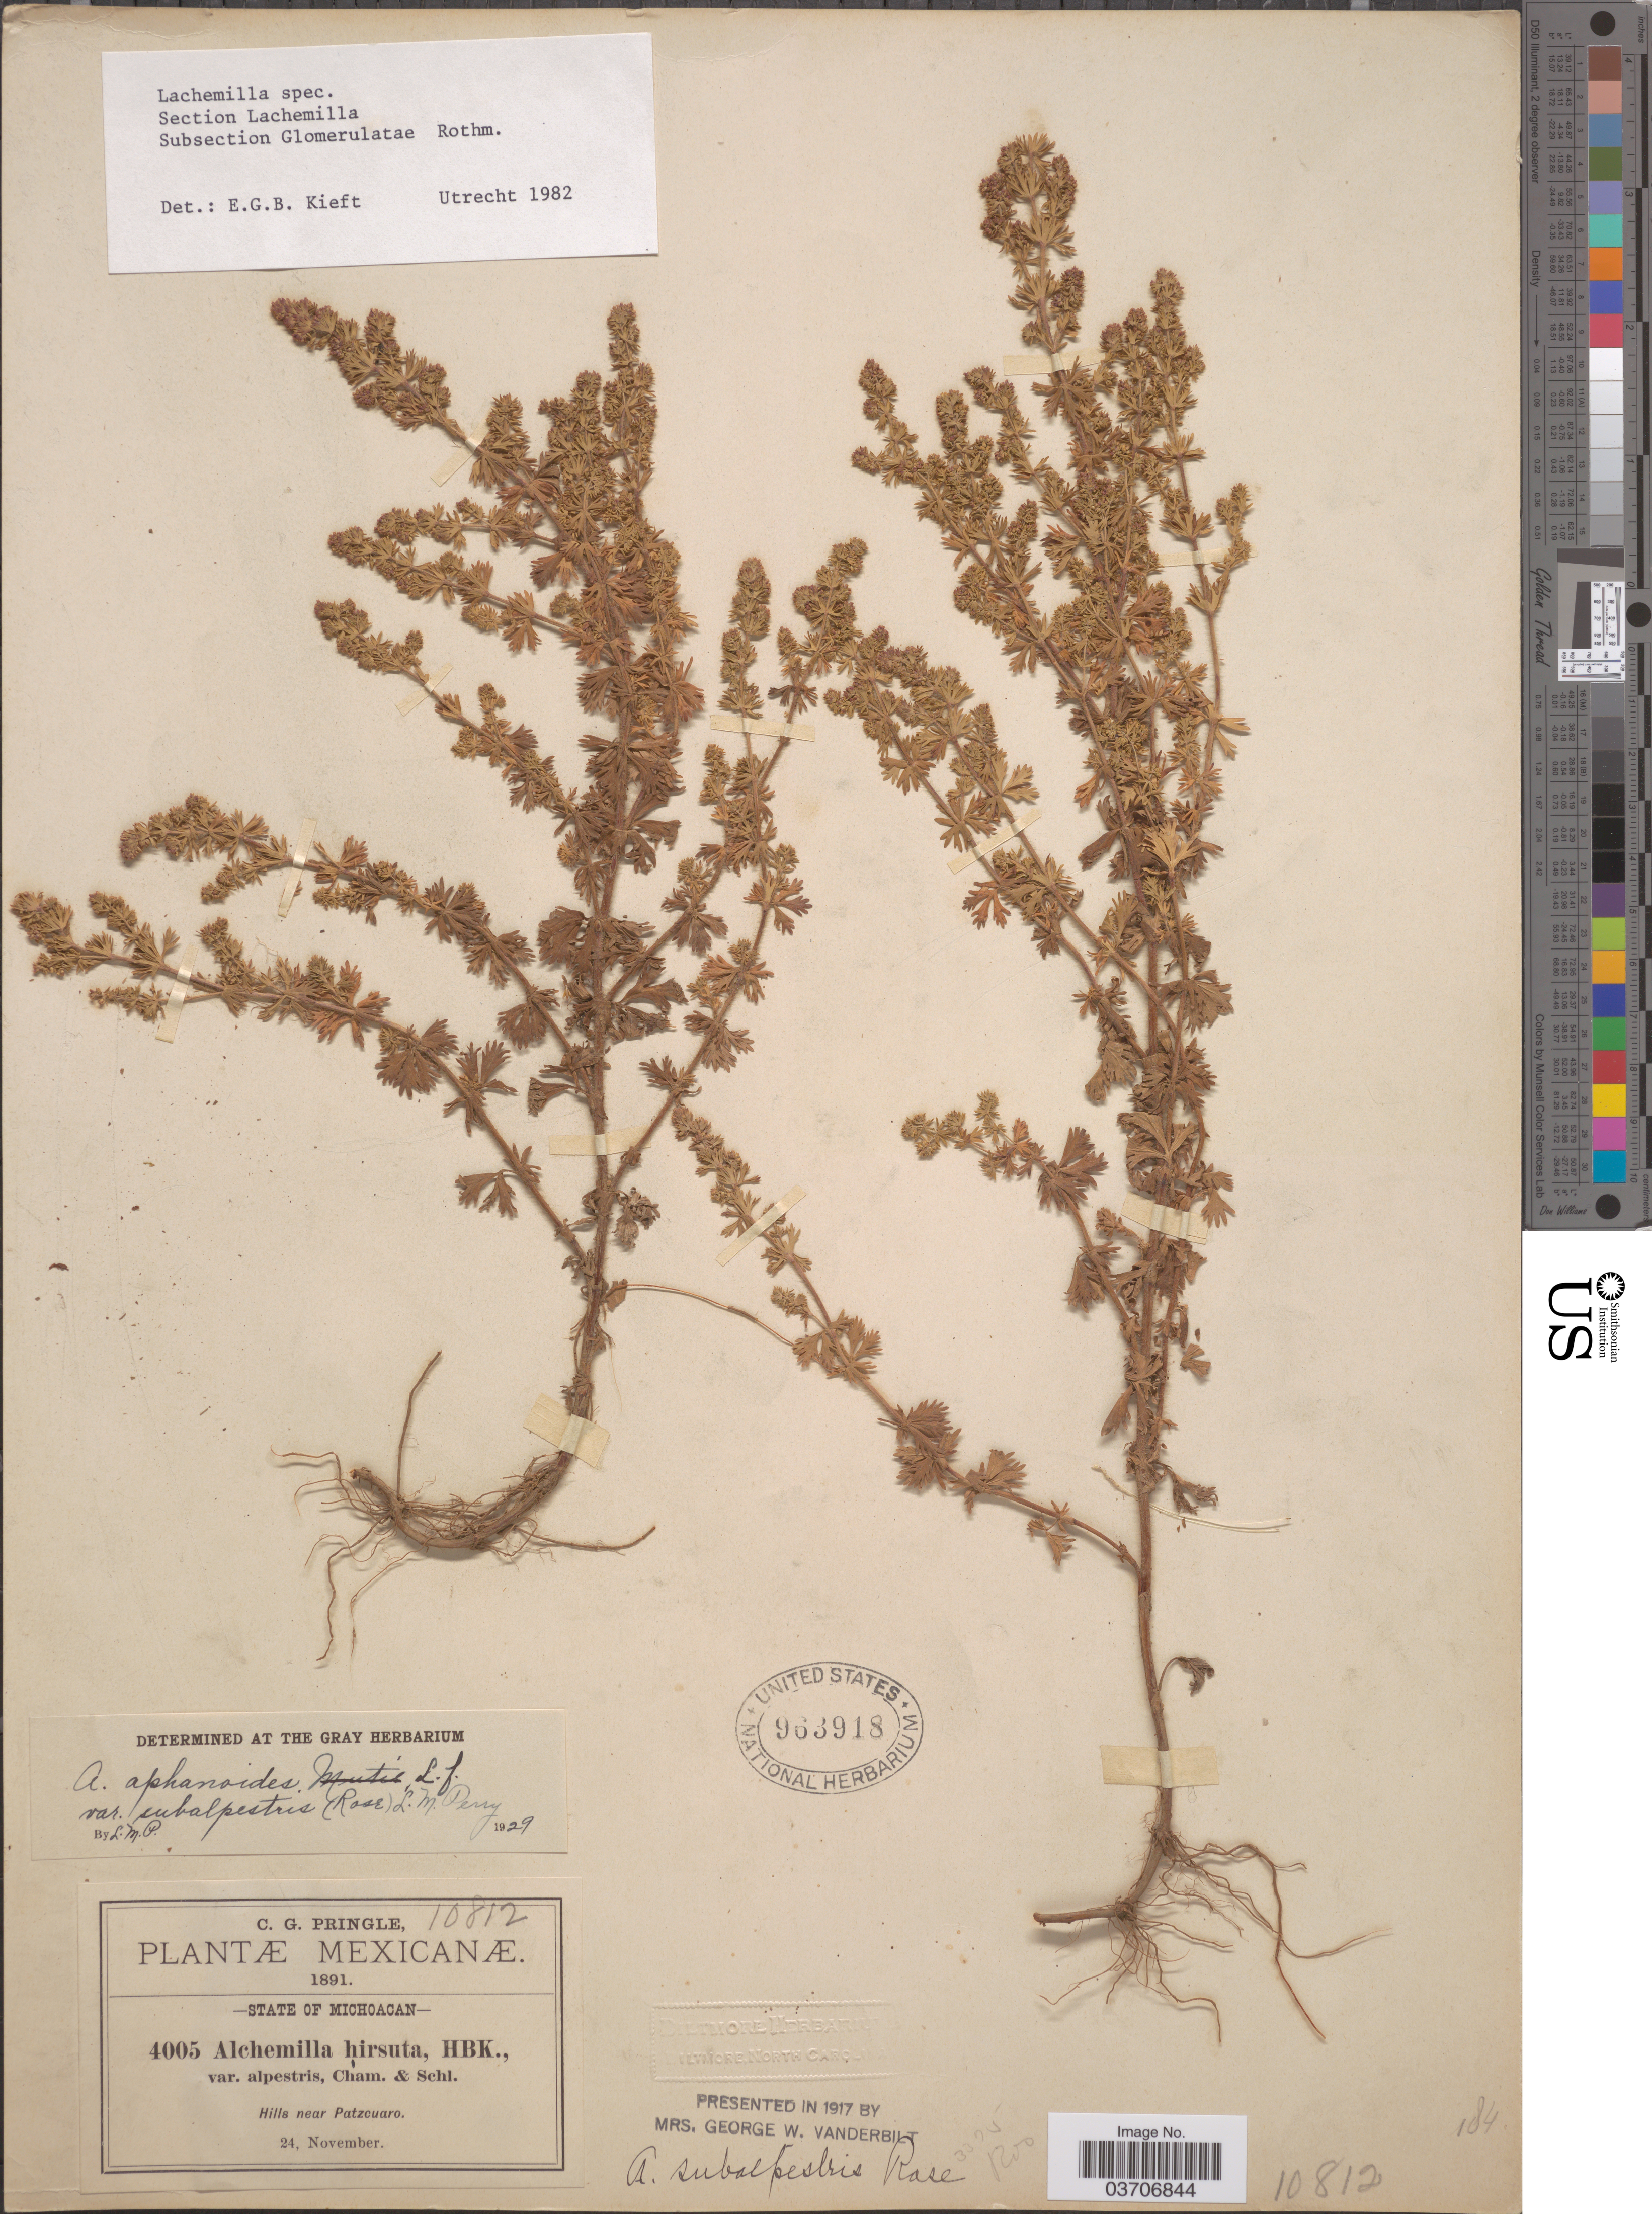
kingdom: Plantae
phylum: Tracheophyta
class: Magnoliopsida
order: Rosales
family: Rosaceae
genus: Lachemilla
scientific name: Lachemilla sp.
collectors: C. G. Pringle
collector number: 4005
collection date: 1891-11-24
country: Mexico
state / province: Michoacán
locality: Hills near Patzcuaro.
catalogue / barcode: US 963918